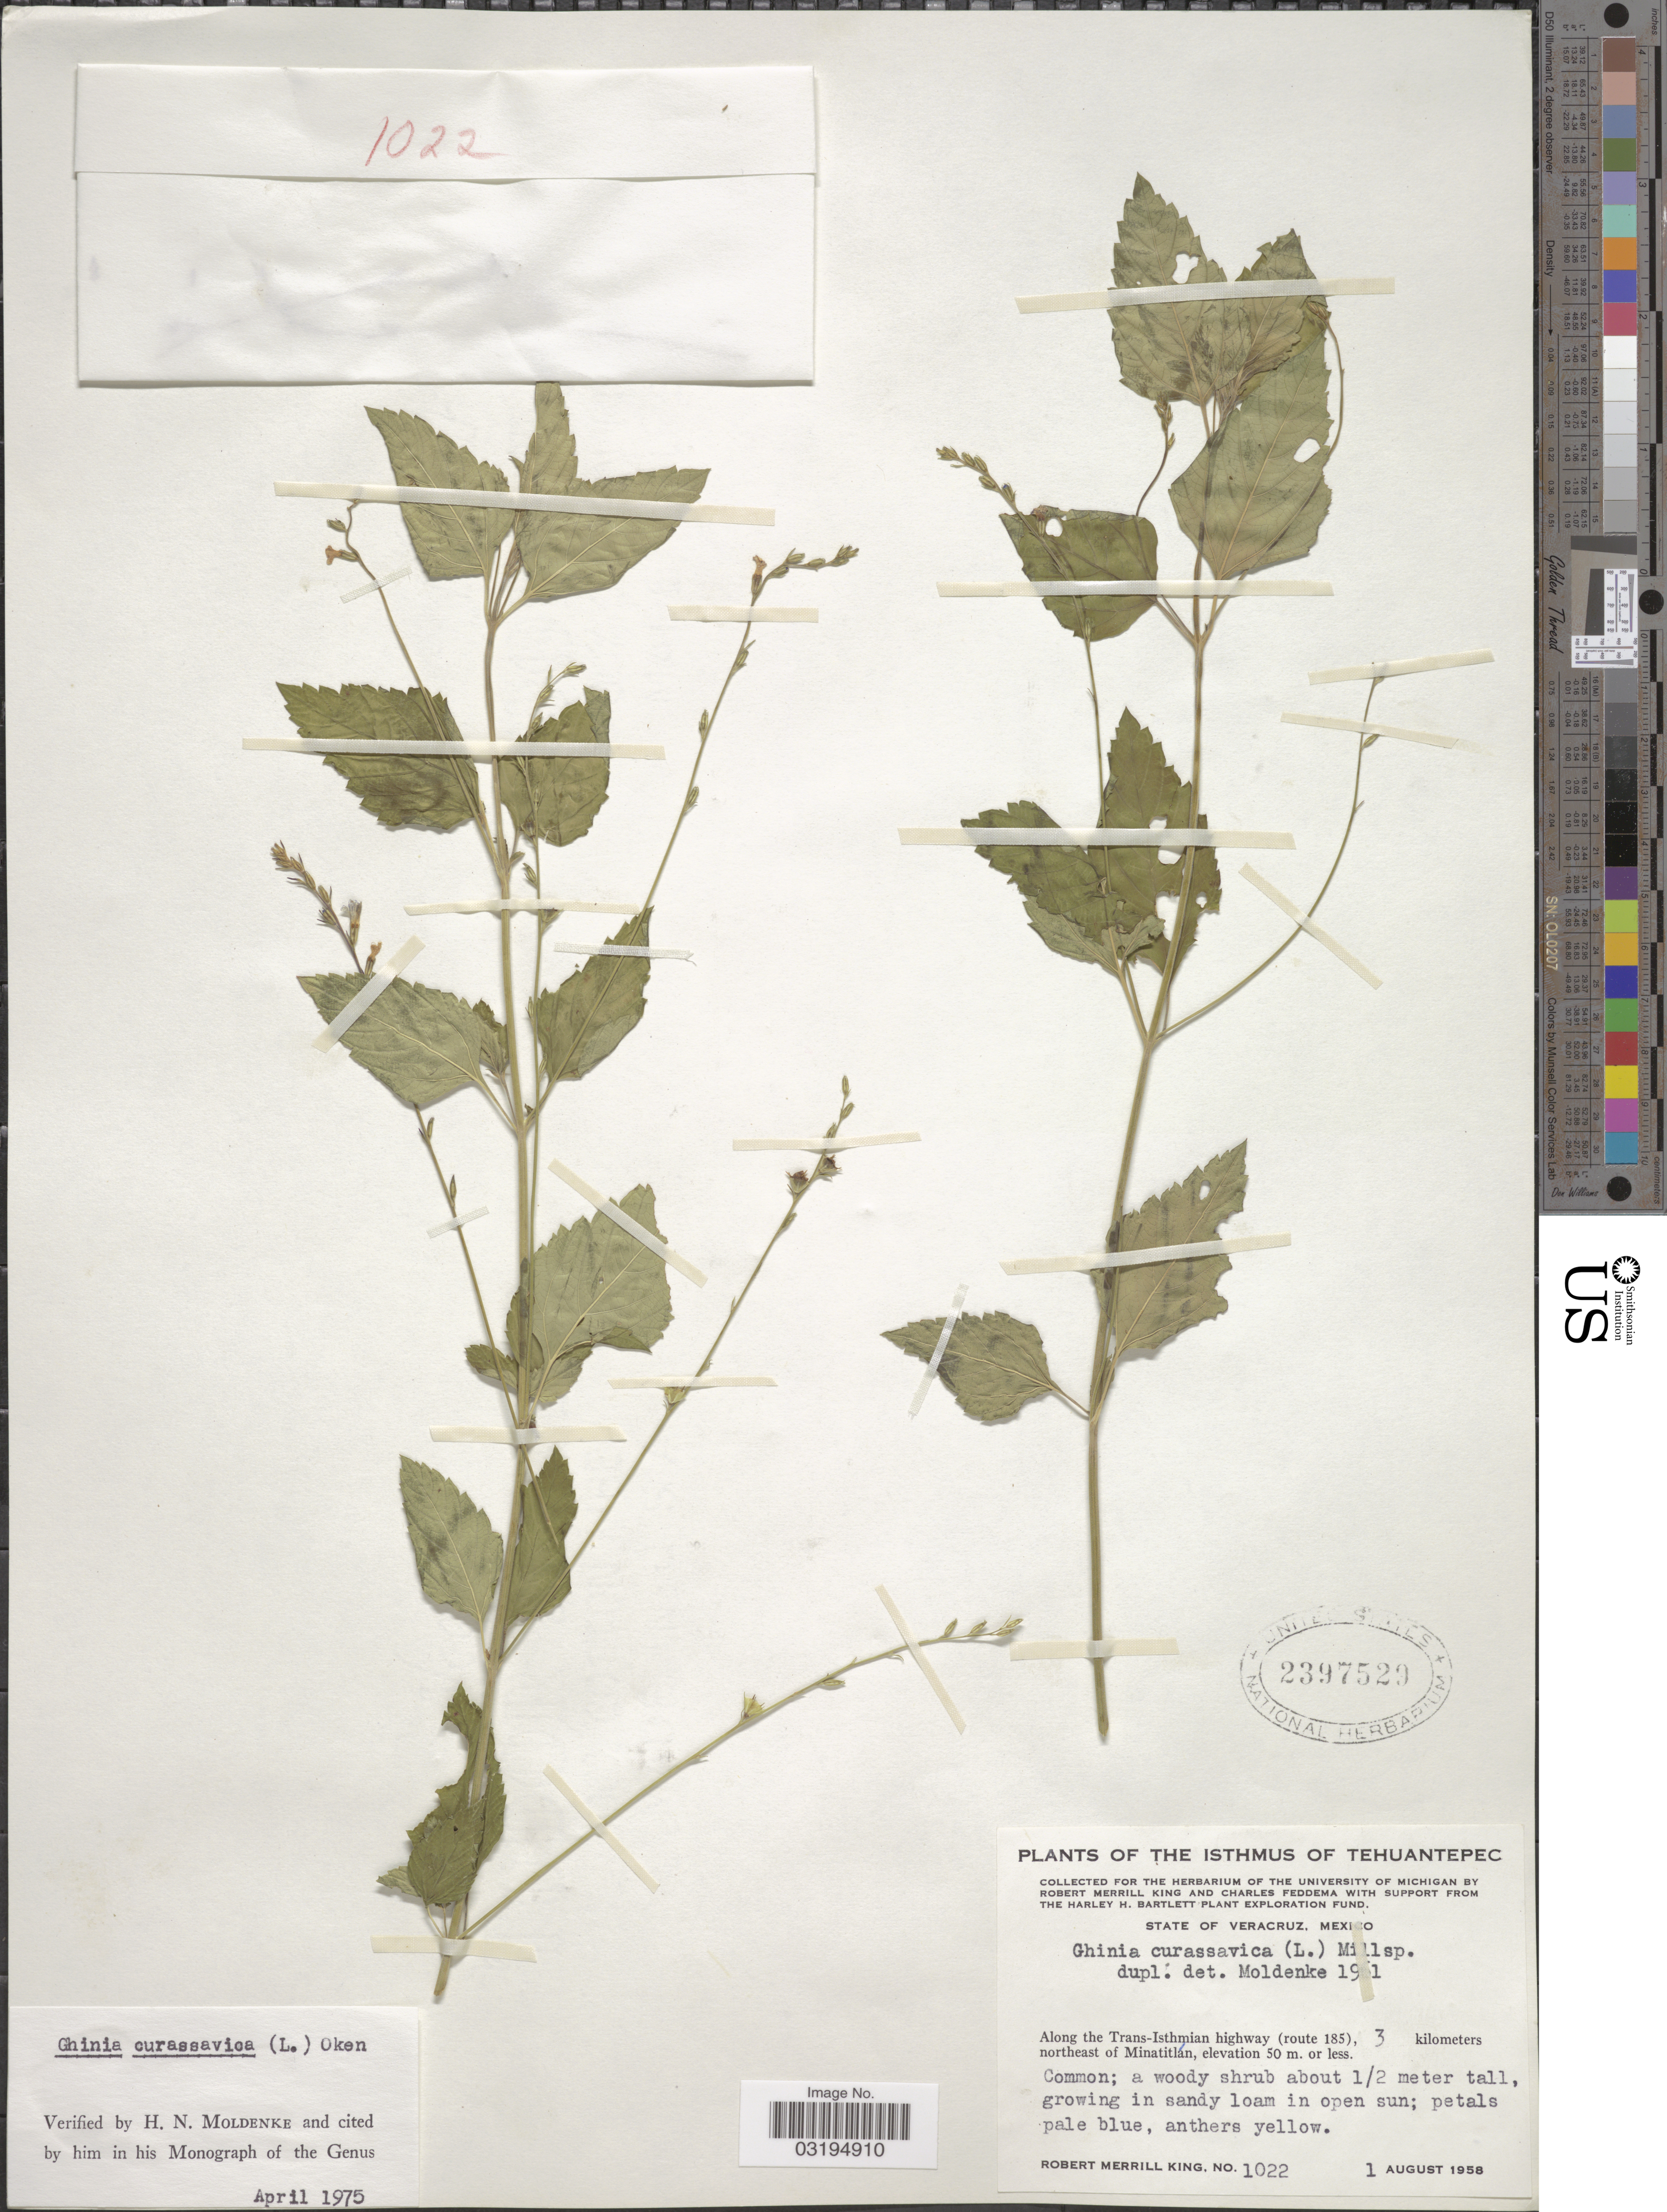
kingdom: Plantae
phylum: Tracheophyta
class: Magnoliopsida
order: Lamiales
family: Verbenaceae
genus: Tamonea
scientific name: Tamonea curassavica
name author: (L.) Pers.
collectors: R. M. King & C. Feddema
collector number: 1022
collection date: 1958-08-01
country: Mexico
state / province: Veracruz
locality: The Isthmus of Tehuantepec State of Veracruz. Along the Trans-Isthmian highway (route 185), 3 kilometers northeast of Minatitlán.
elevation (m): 50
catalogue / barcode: US 2397529